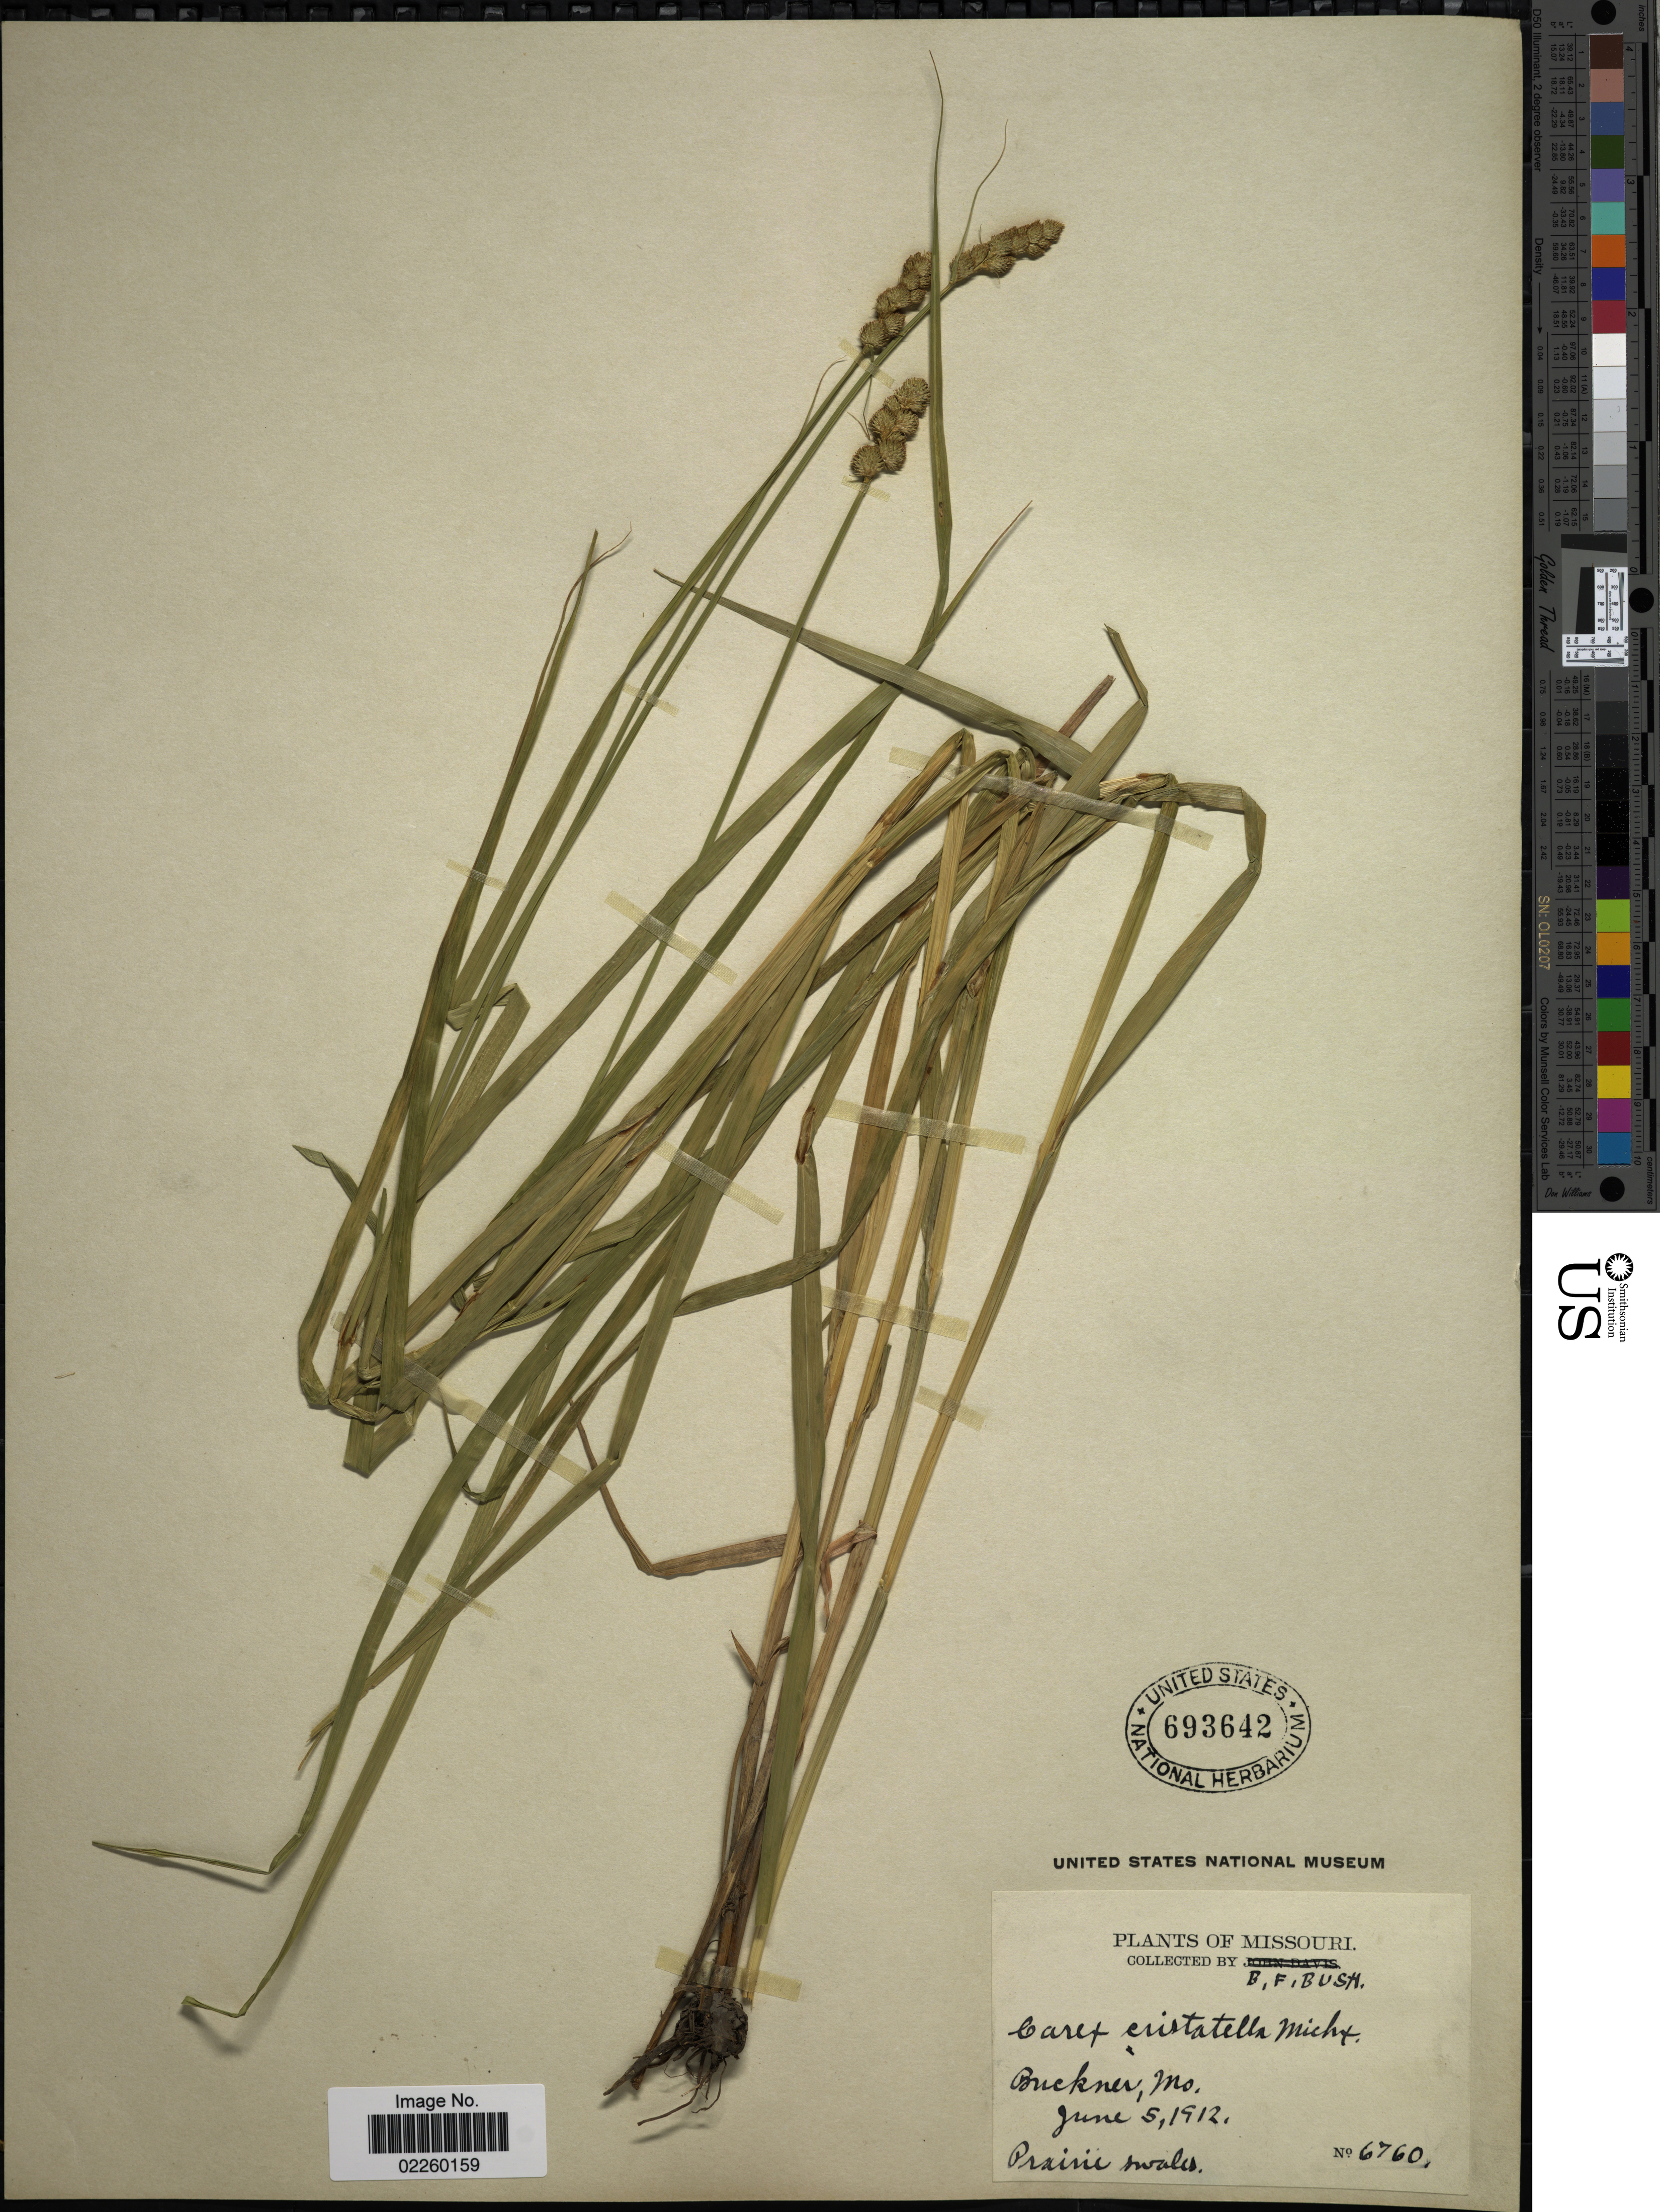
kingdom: Plantae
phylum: Tracheophyta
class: Liliopsida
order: Poales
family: Cyperaceae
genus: Carex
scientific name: Carex cristatella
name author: Britton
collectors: B. F. Bush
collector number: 6760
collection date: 1912-06-05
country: United States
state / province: Missouri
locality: Buckner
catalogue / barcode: US 693642